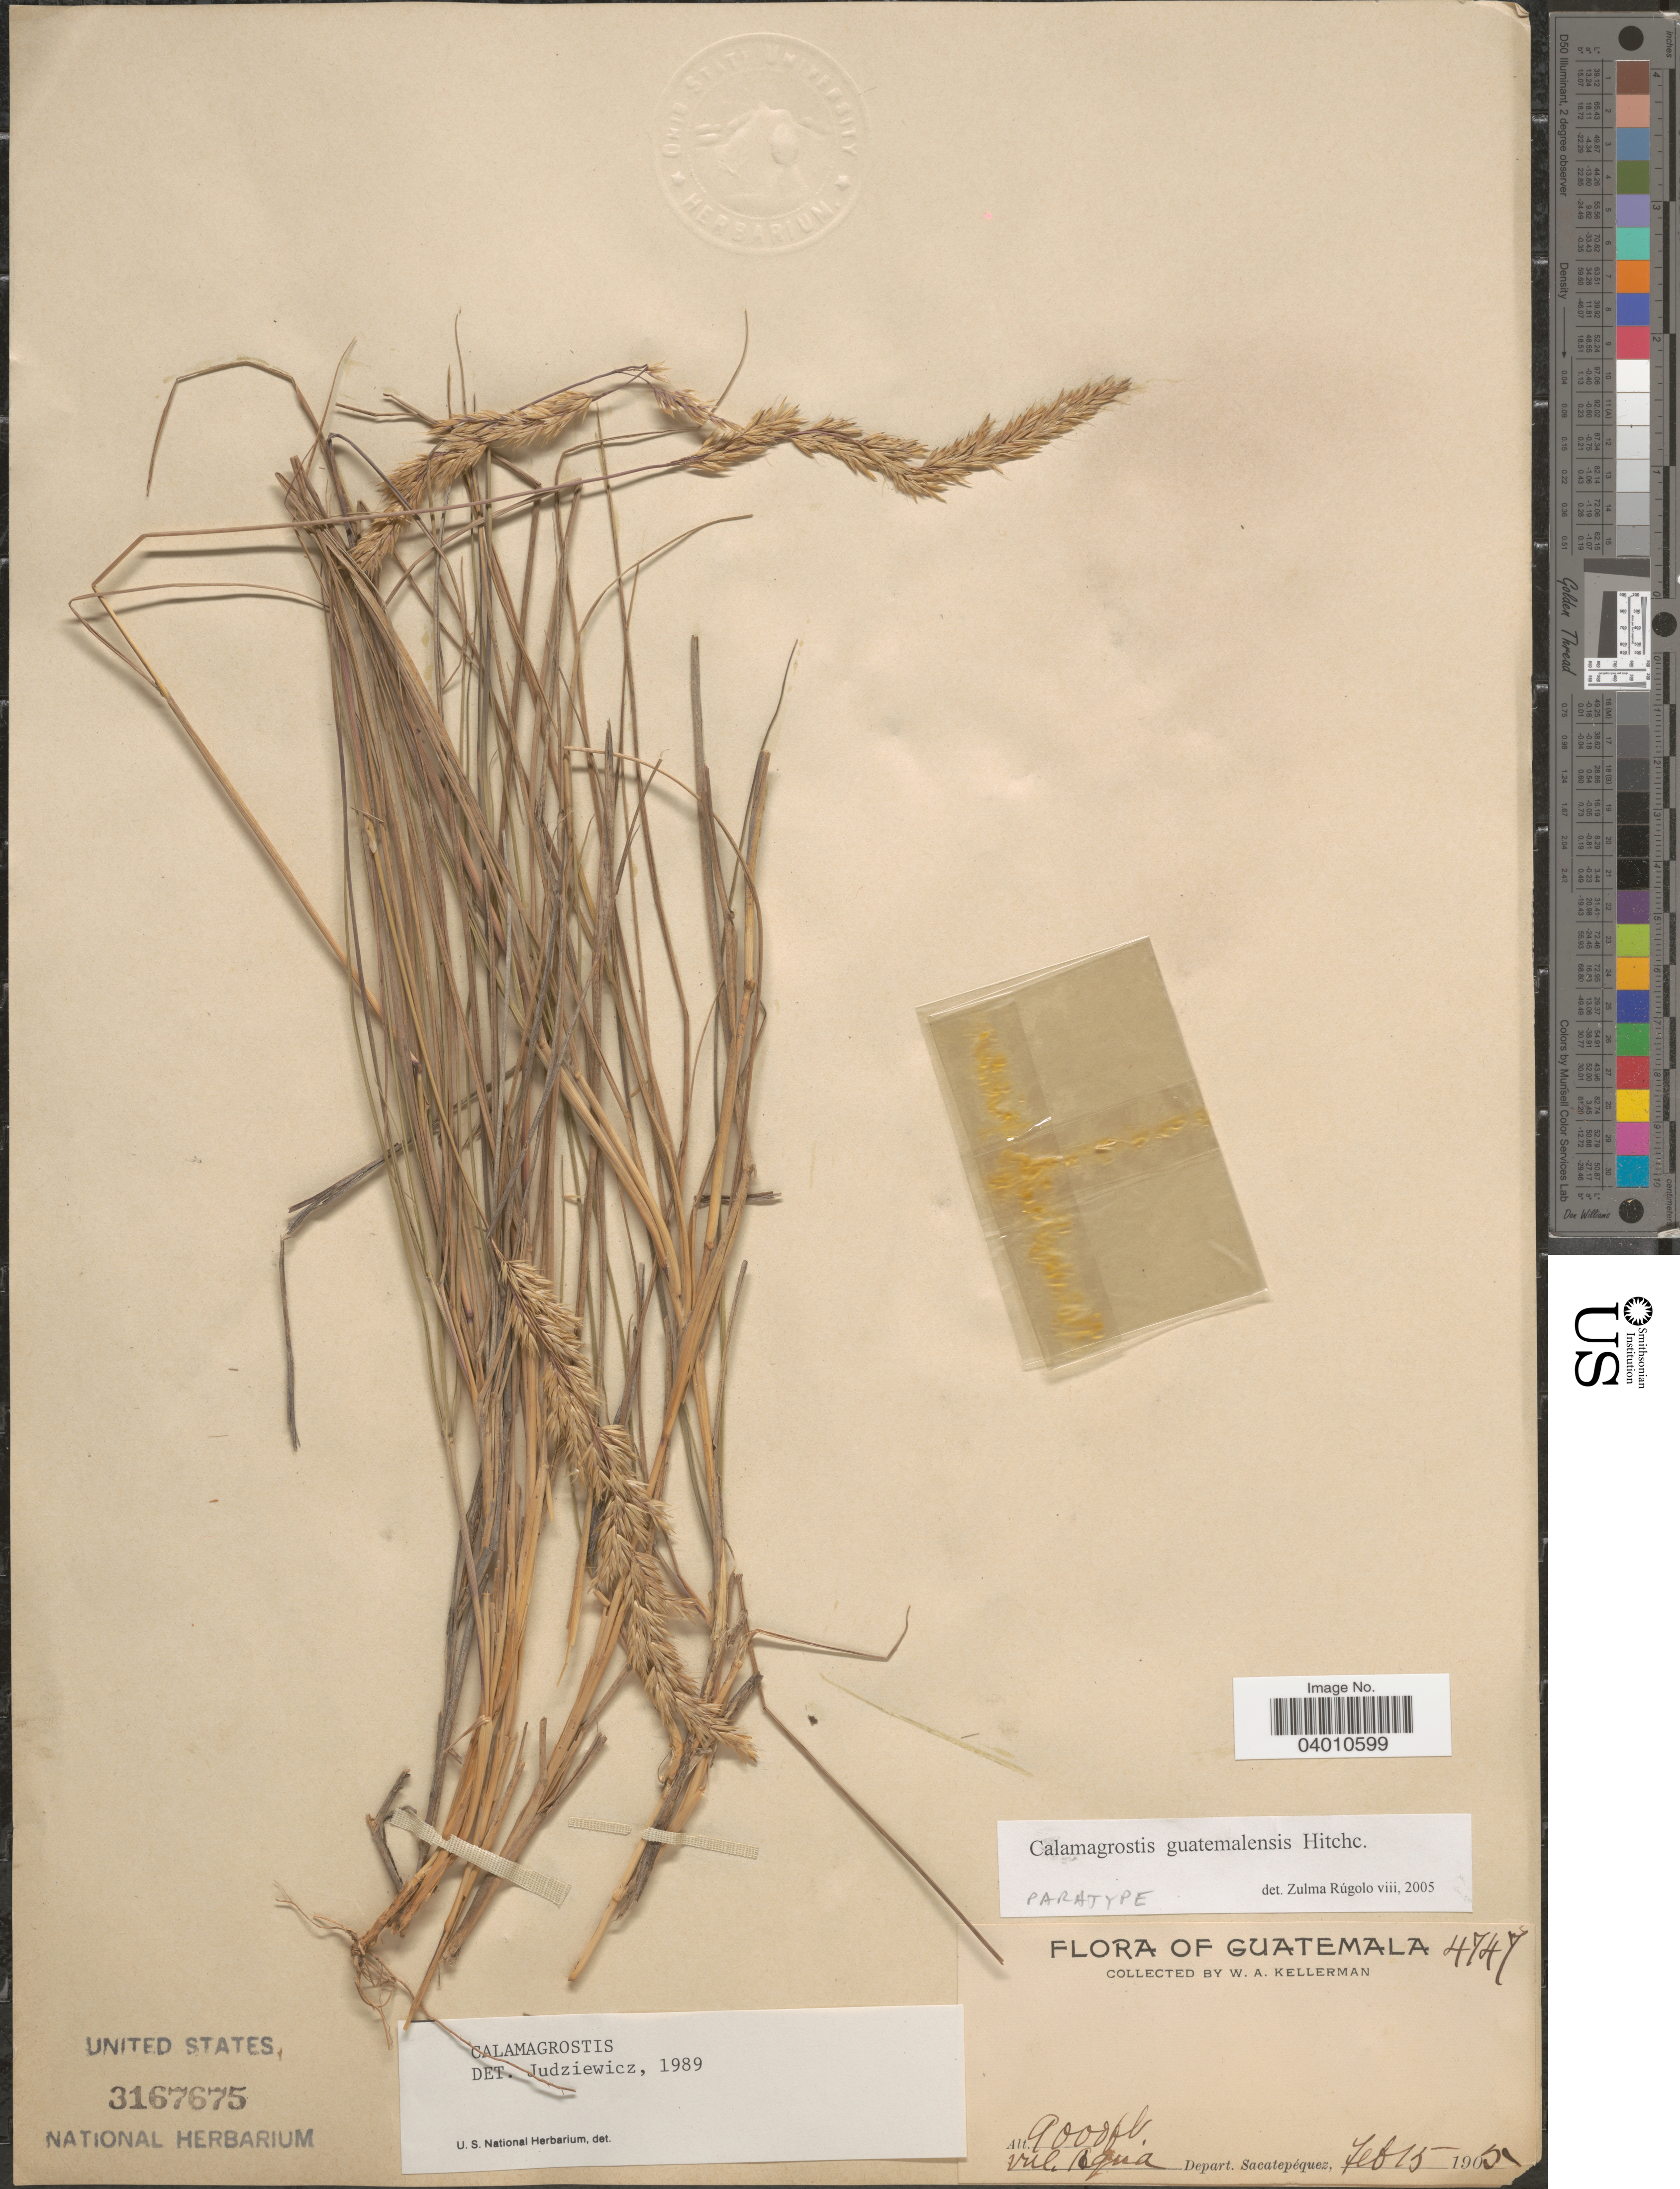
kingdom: Plantae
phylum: Tracheophyta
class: Liliopsida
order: Poales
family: Poaceae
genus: Peyritschia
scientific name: Peyritschia guatemalensis ined.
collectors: W. Kellerman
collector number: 4747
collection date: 1905-02-15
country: Guatemala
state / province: Sacatepequez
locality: Vol. Agua. Depart. Sacatepéquez.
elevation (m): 2743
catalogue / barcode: US 3167675